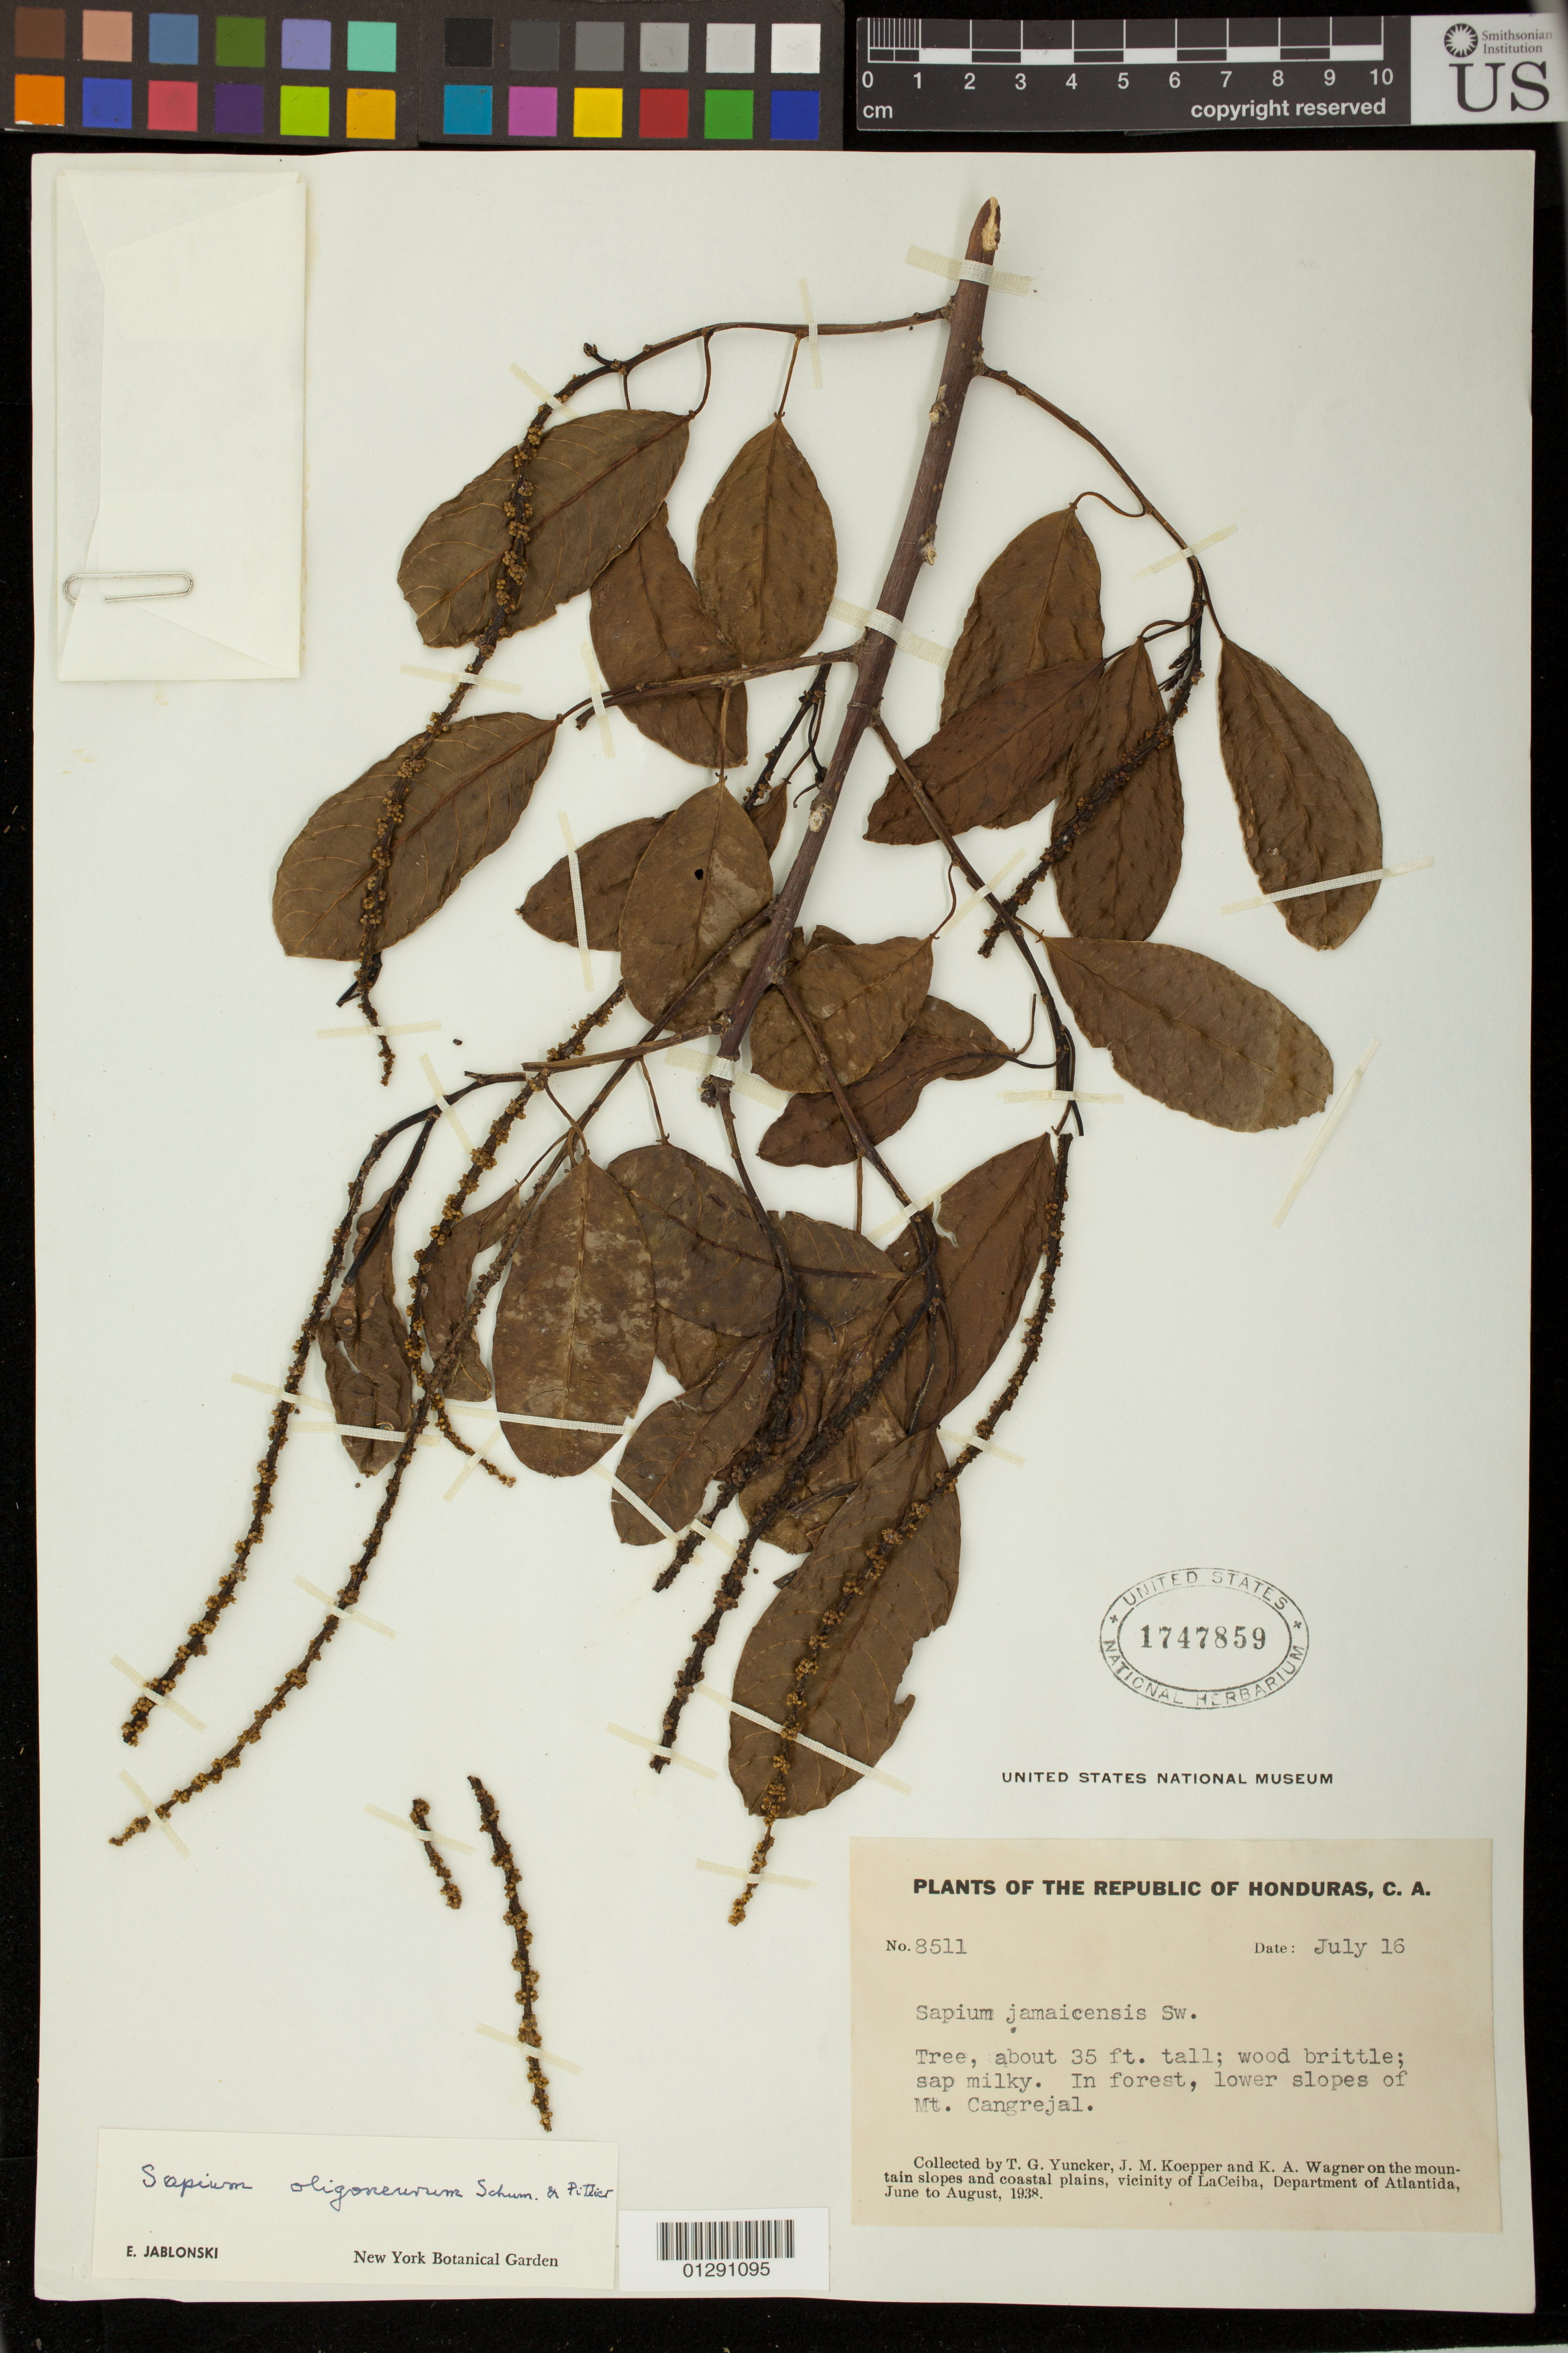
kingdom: Plantae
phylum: Tracheophyta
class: Magnoliopsida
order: Malpighiales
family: Euphorbiaceae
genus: Sapium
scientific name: Sapium pachystachys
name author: K. Schum. & Pittier in Pittier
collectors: T. G. Yuncker, J. M. Koepper & K. A. Wagner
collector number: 8511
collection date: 1938-07-16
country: Honduras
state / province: Atlántida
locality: Lower slopes of Mt. Cangrejal, vicinity of La Ceiba.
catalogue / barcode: US 1747859